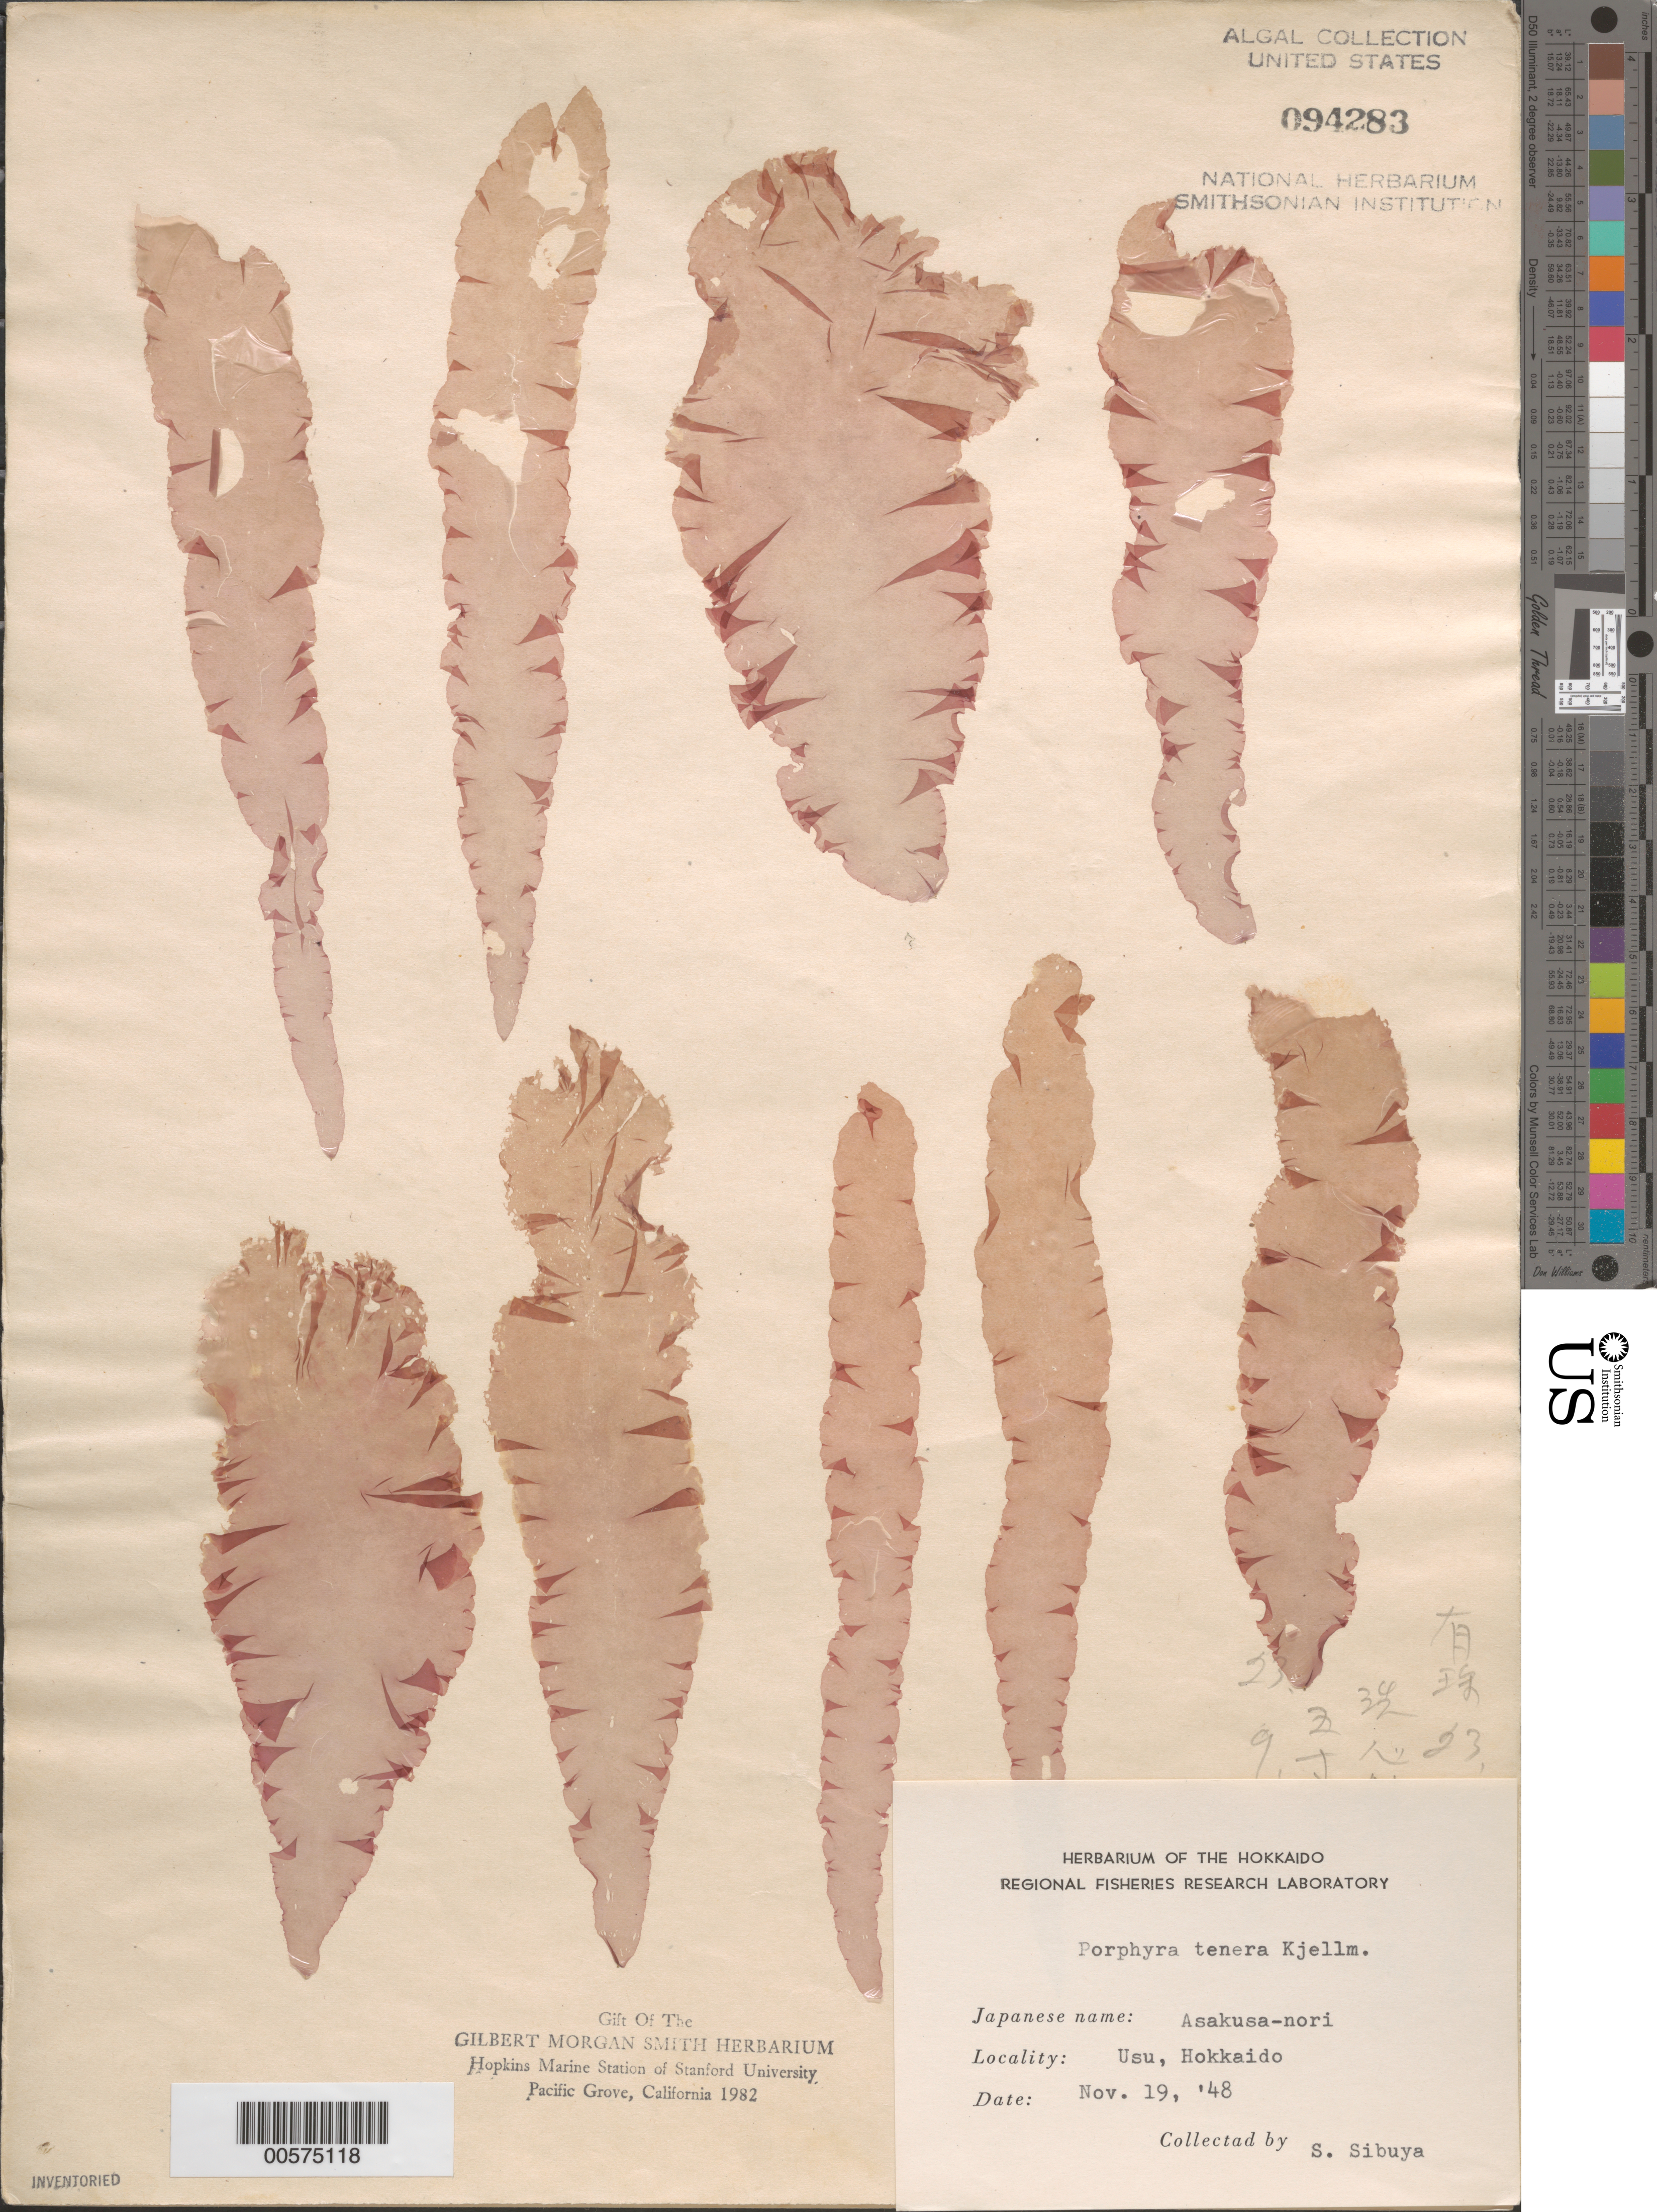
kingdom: Plantae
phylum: Rhodophyta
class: Bangiophyceae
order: Bangiales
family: Bangiaceae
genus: Pyropia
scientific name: Pyropia tenera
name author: (Kjellm.) N. Kikuchi et al. in W.A. Nelson et al.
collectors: S. Sibuya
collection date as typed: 19 Nov 1948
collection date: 1948-11-19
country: Japan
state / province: Hokkaido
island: Hokkaido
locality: Usu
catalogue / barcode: US 94283